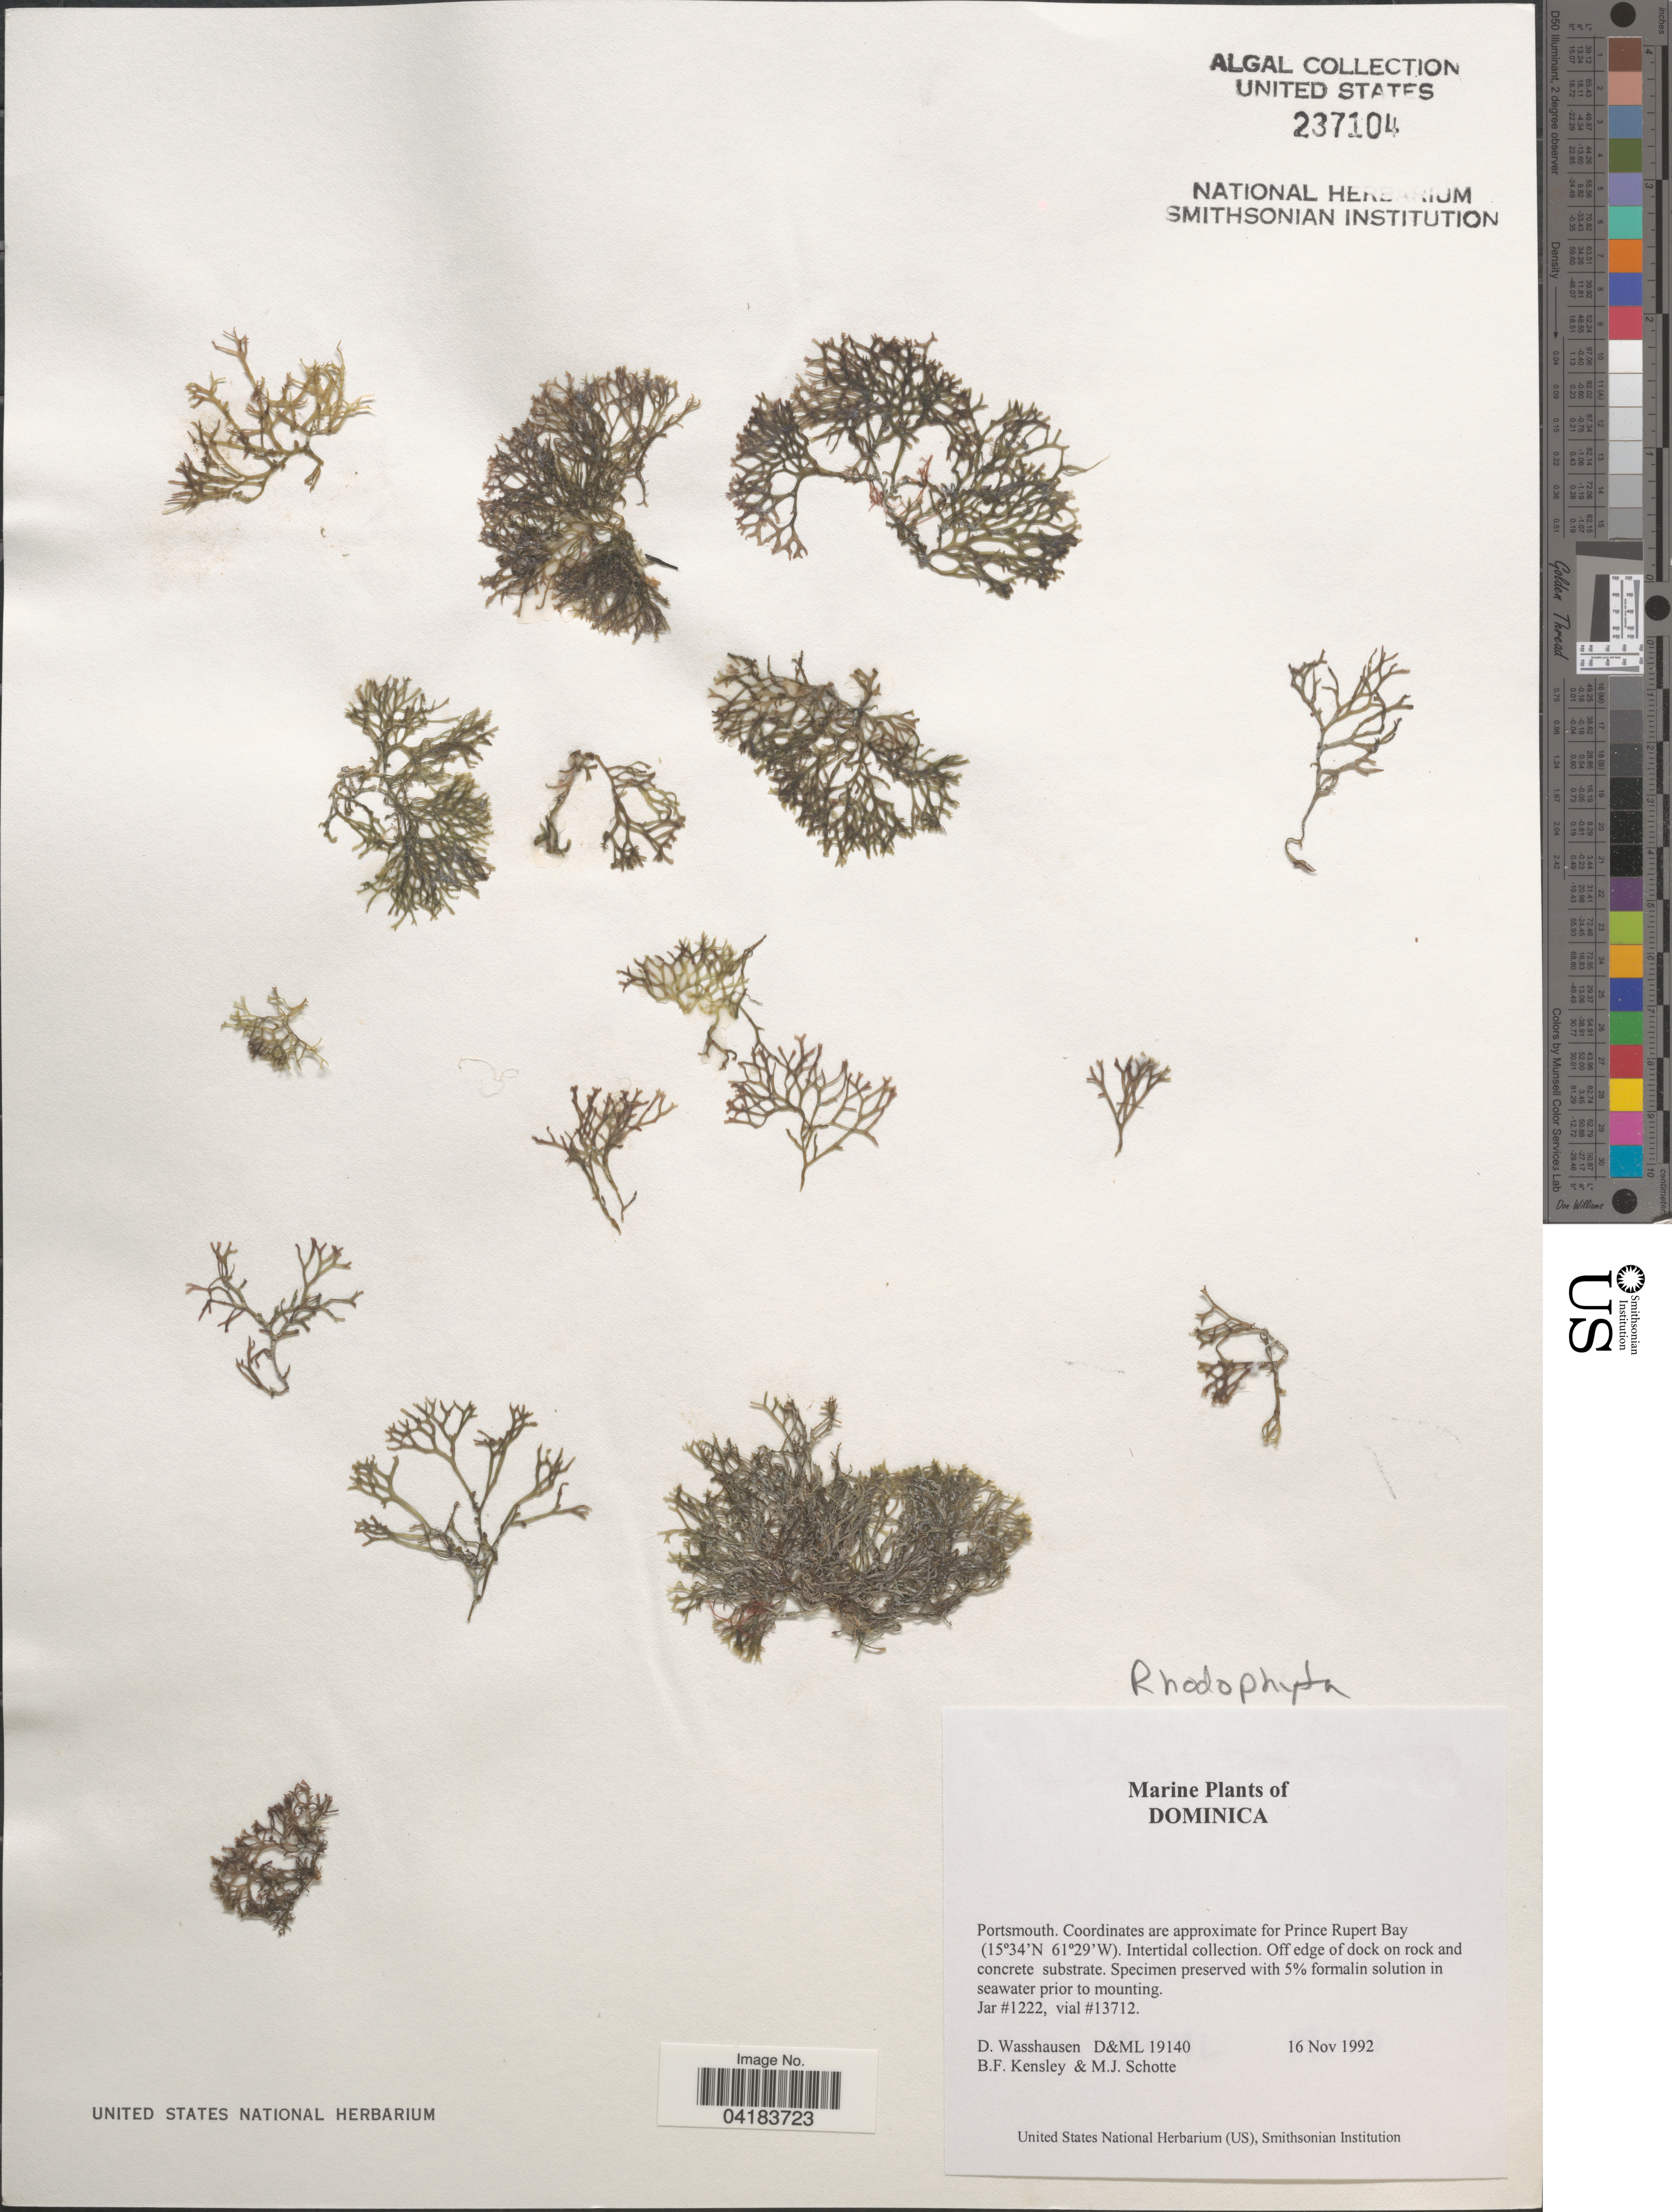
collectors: D. C. Wasshausen, B. Kensley & M. Schotte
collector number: D&ML19140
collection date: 1992-11-16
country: Dominica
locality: Portsmouth. Coordinates are approximate for Prince Rupert Bay.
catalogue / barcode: US 237104